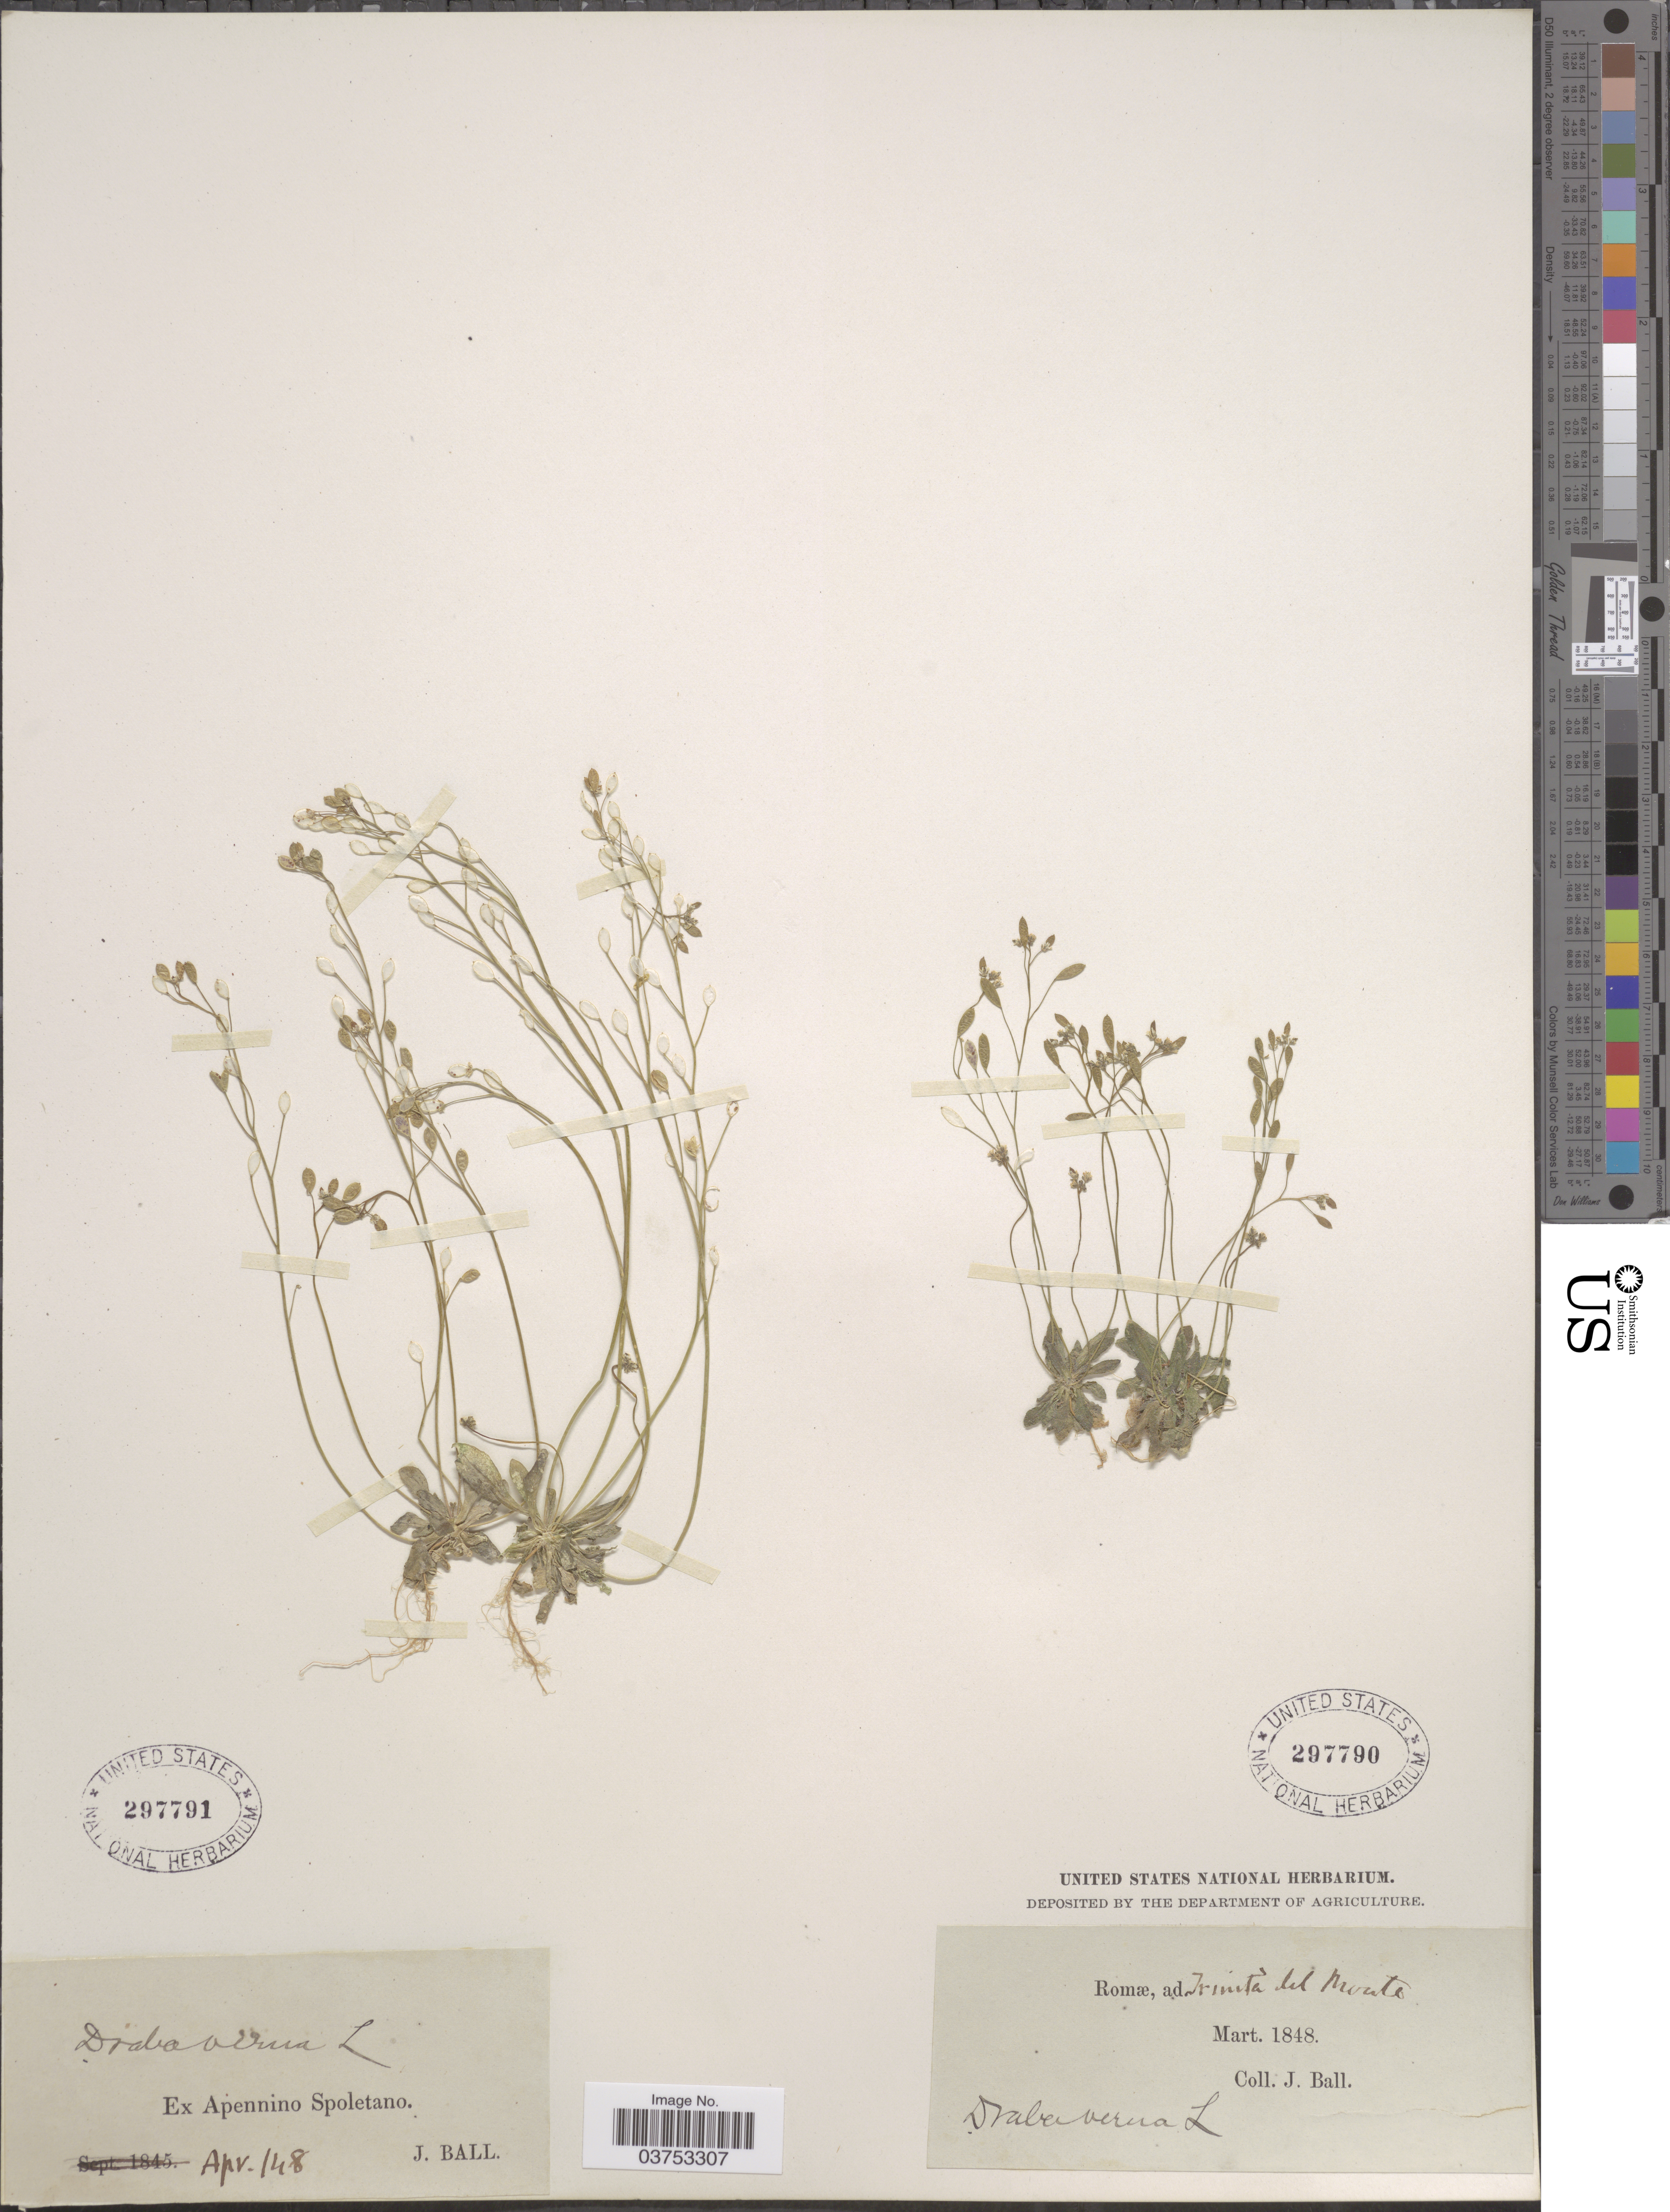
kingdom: Plantae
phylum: Tracheophyta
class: Magnoliopsida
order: Brassicales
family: Brassicaceae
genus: Draba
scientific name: Draba verna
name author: L.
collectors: J. Ball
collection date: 1848-03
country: Italy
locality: Romœ, ad Trinita del Monti.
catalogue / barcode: US 297790-2